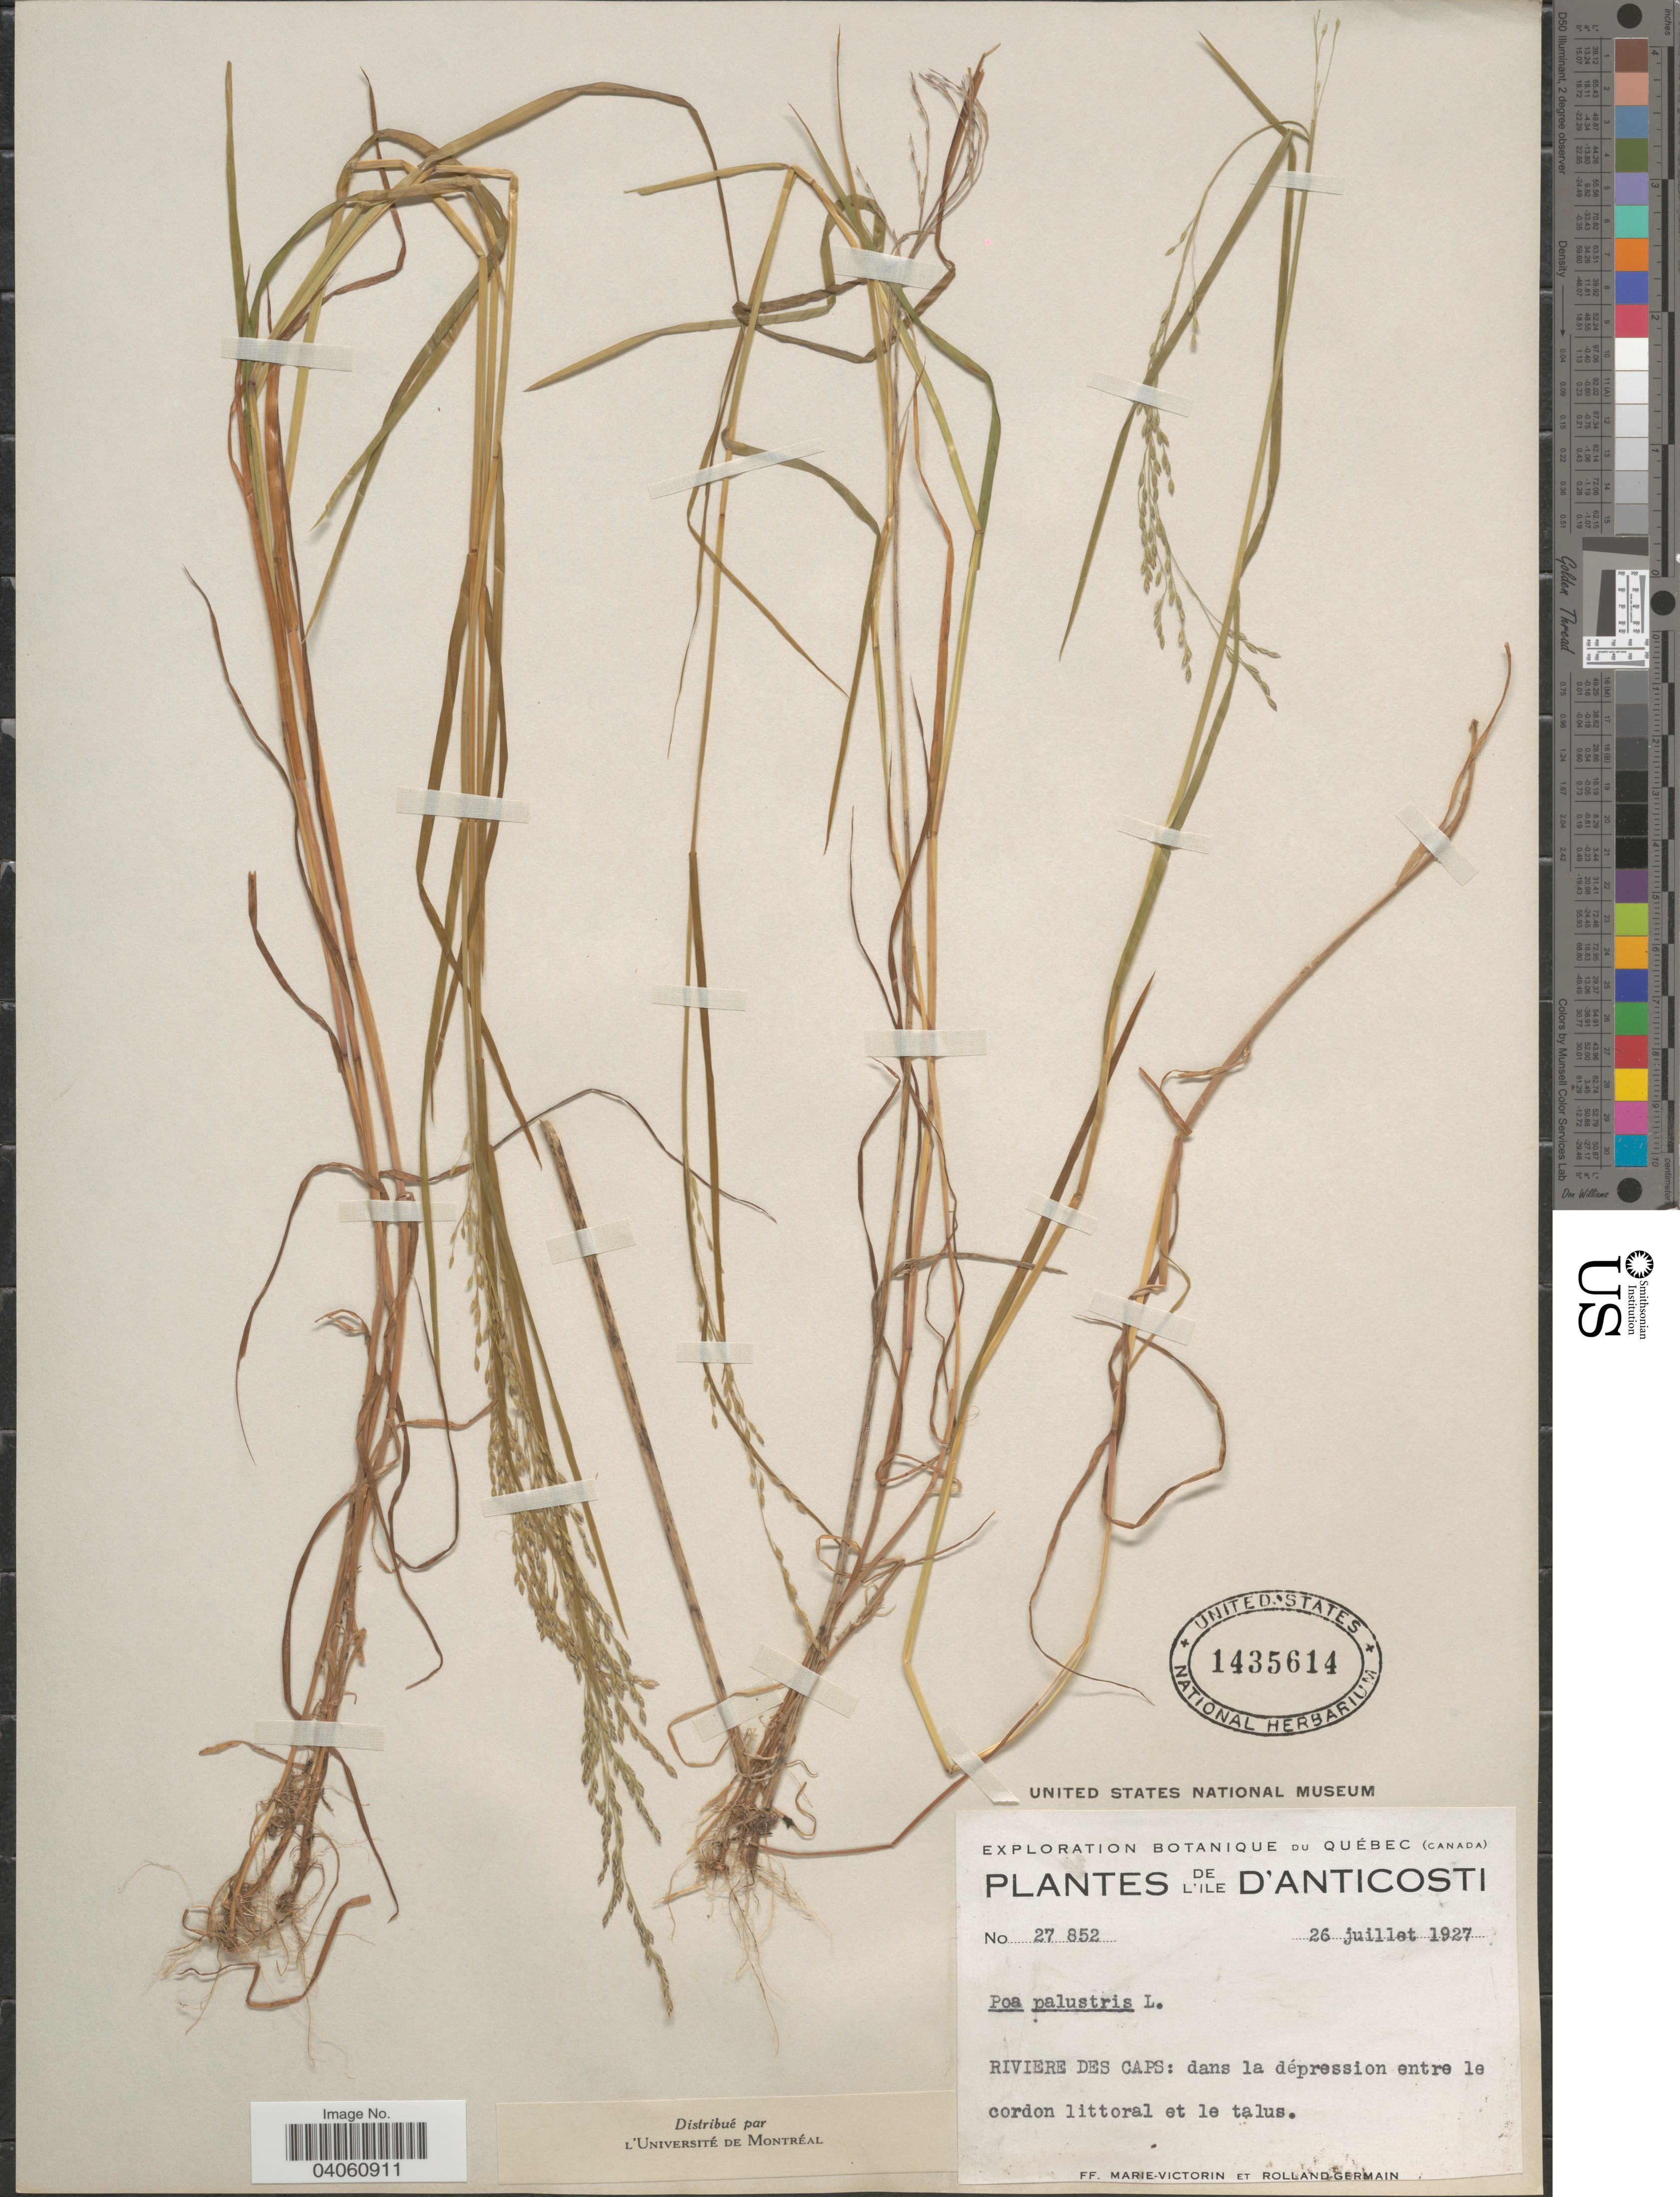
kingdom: Plantae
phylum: Tracheophyta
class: Liliopsida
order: Poales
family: Poaceae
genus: Poa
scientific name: Poa palustris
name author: L.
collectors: F. Marie-Victorin & Rolland-Germain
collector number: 27852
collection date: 1927-07-26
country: Canada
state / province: Quebec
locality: L'Ile D'Anticosti. Riviere des Caps.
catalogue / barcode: US 1435614